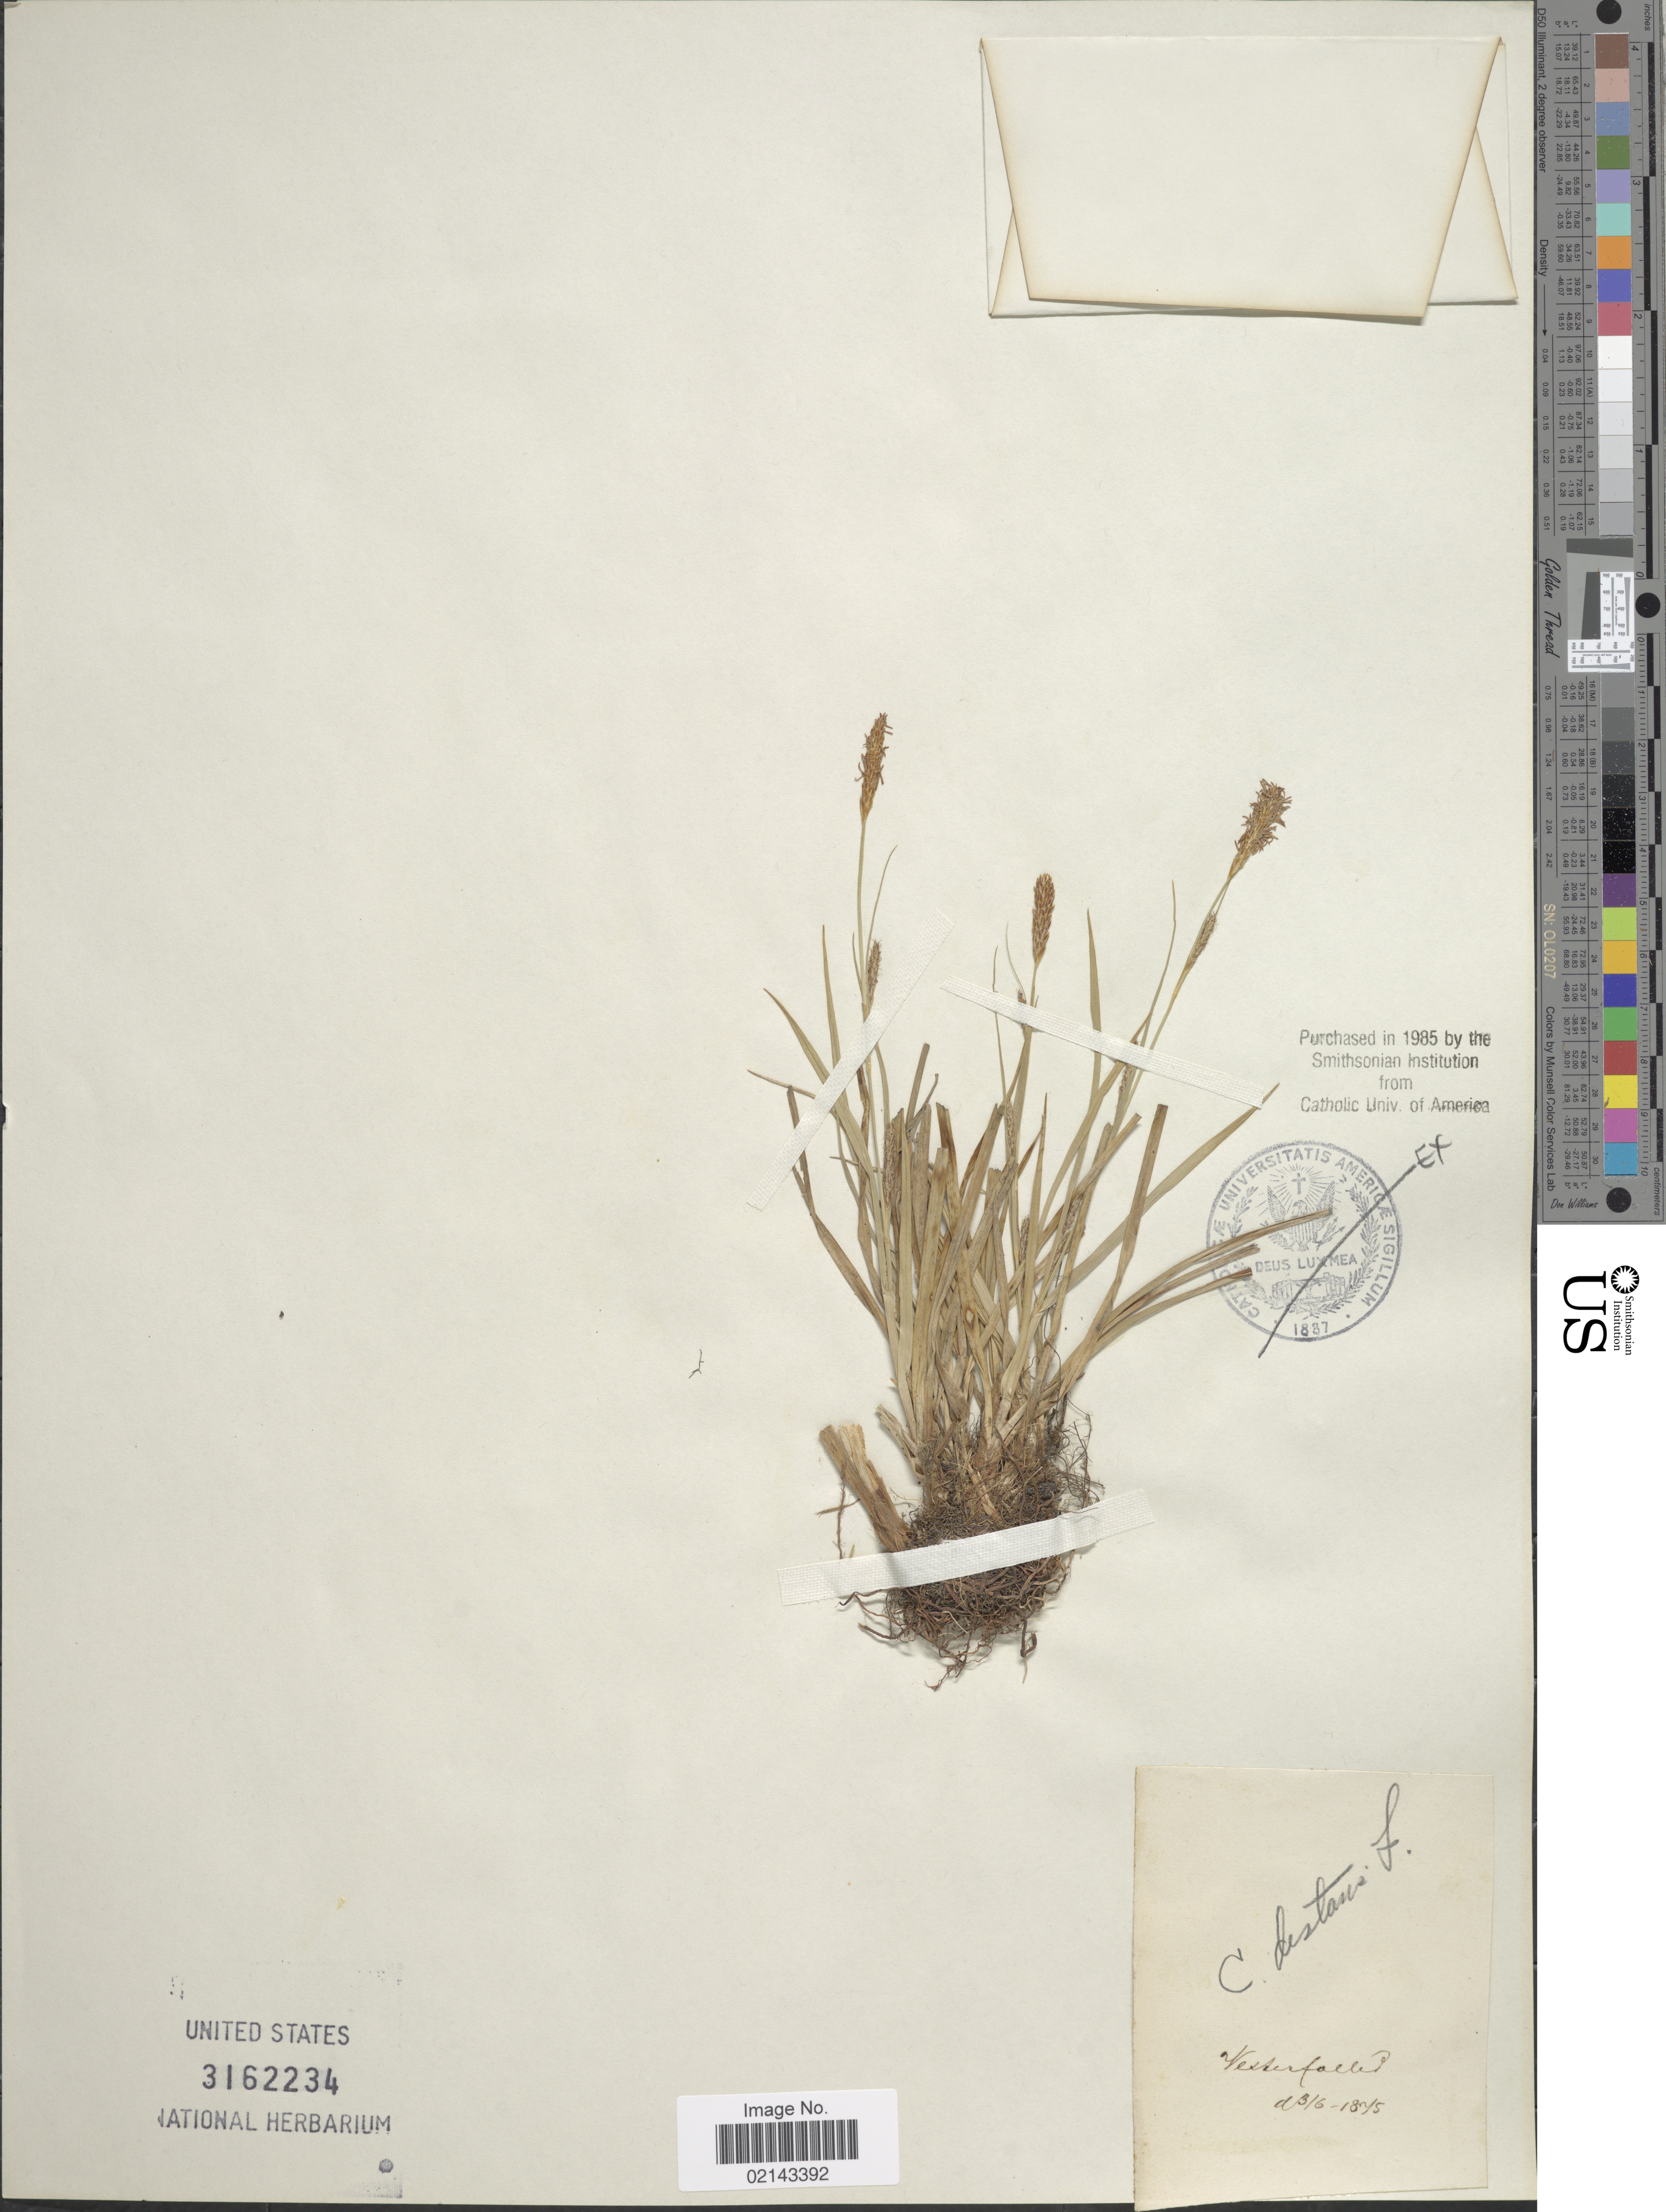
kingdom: Plantae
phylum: Tracheophyta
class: Liliopsida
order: Poales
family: Cyperaceae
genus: Carex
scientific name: Carex distans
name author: L.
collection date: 1875-06-03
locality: Vetserfalled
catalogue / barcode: US 3162234